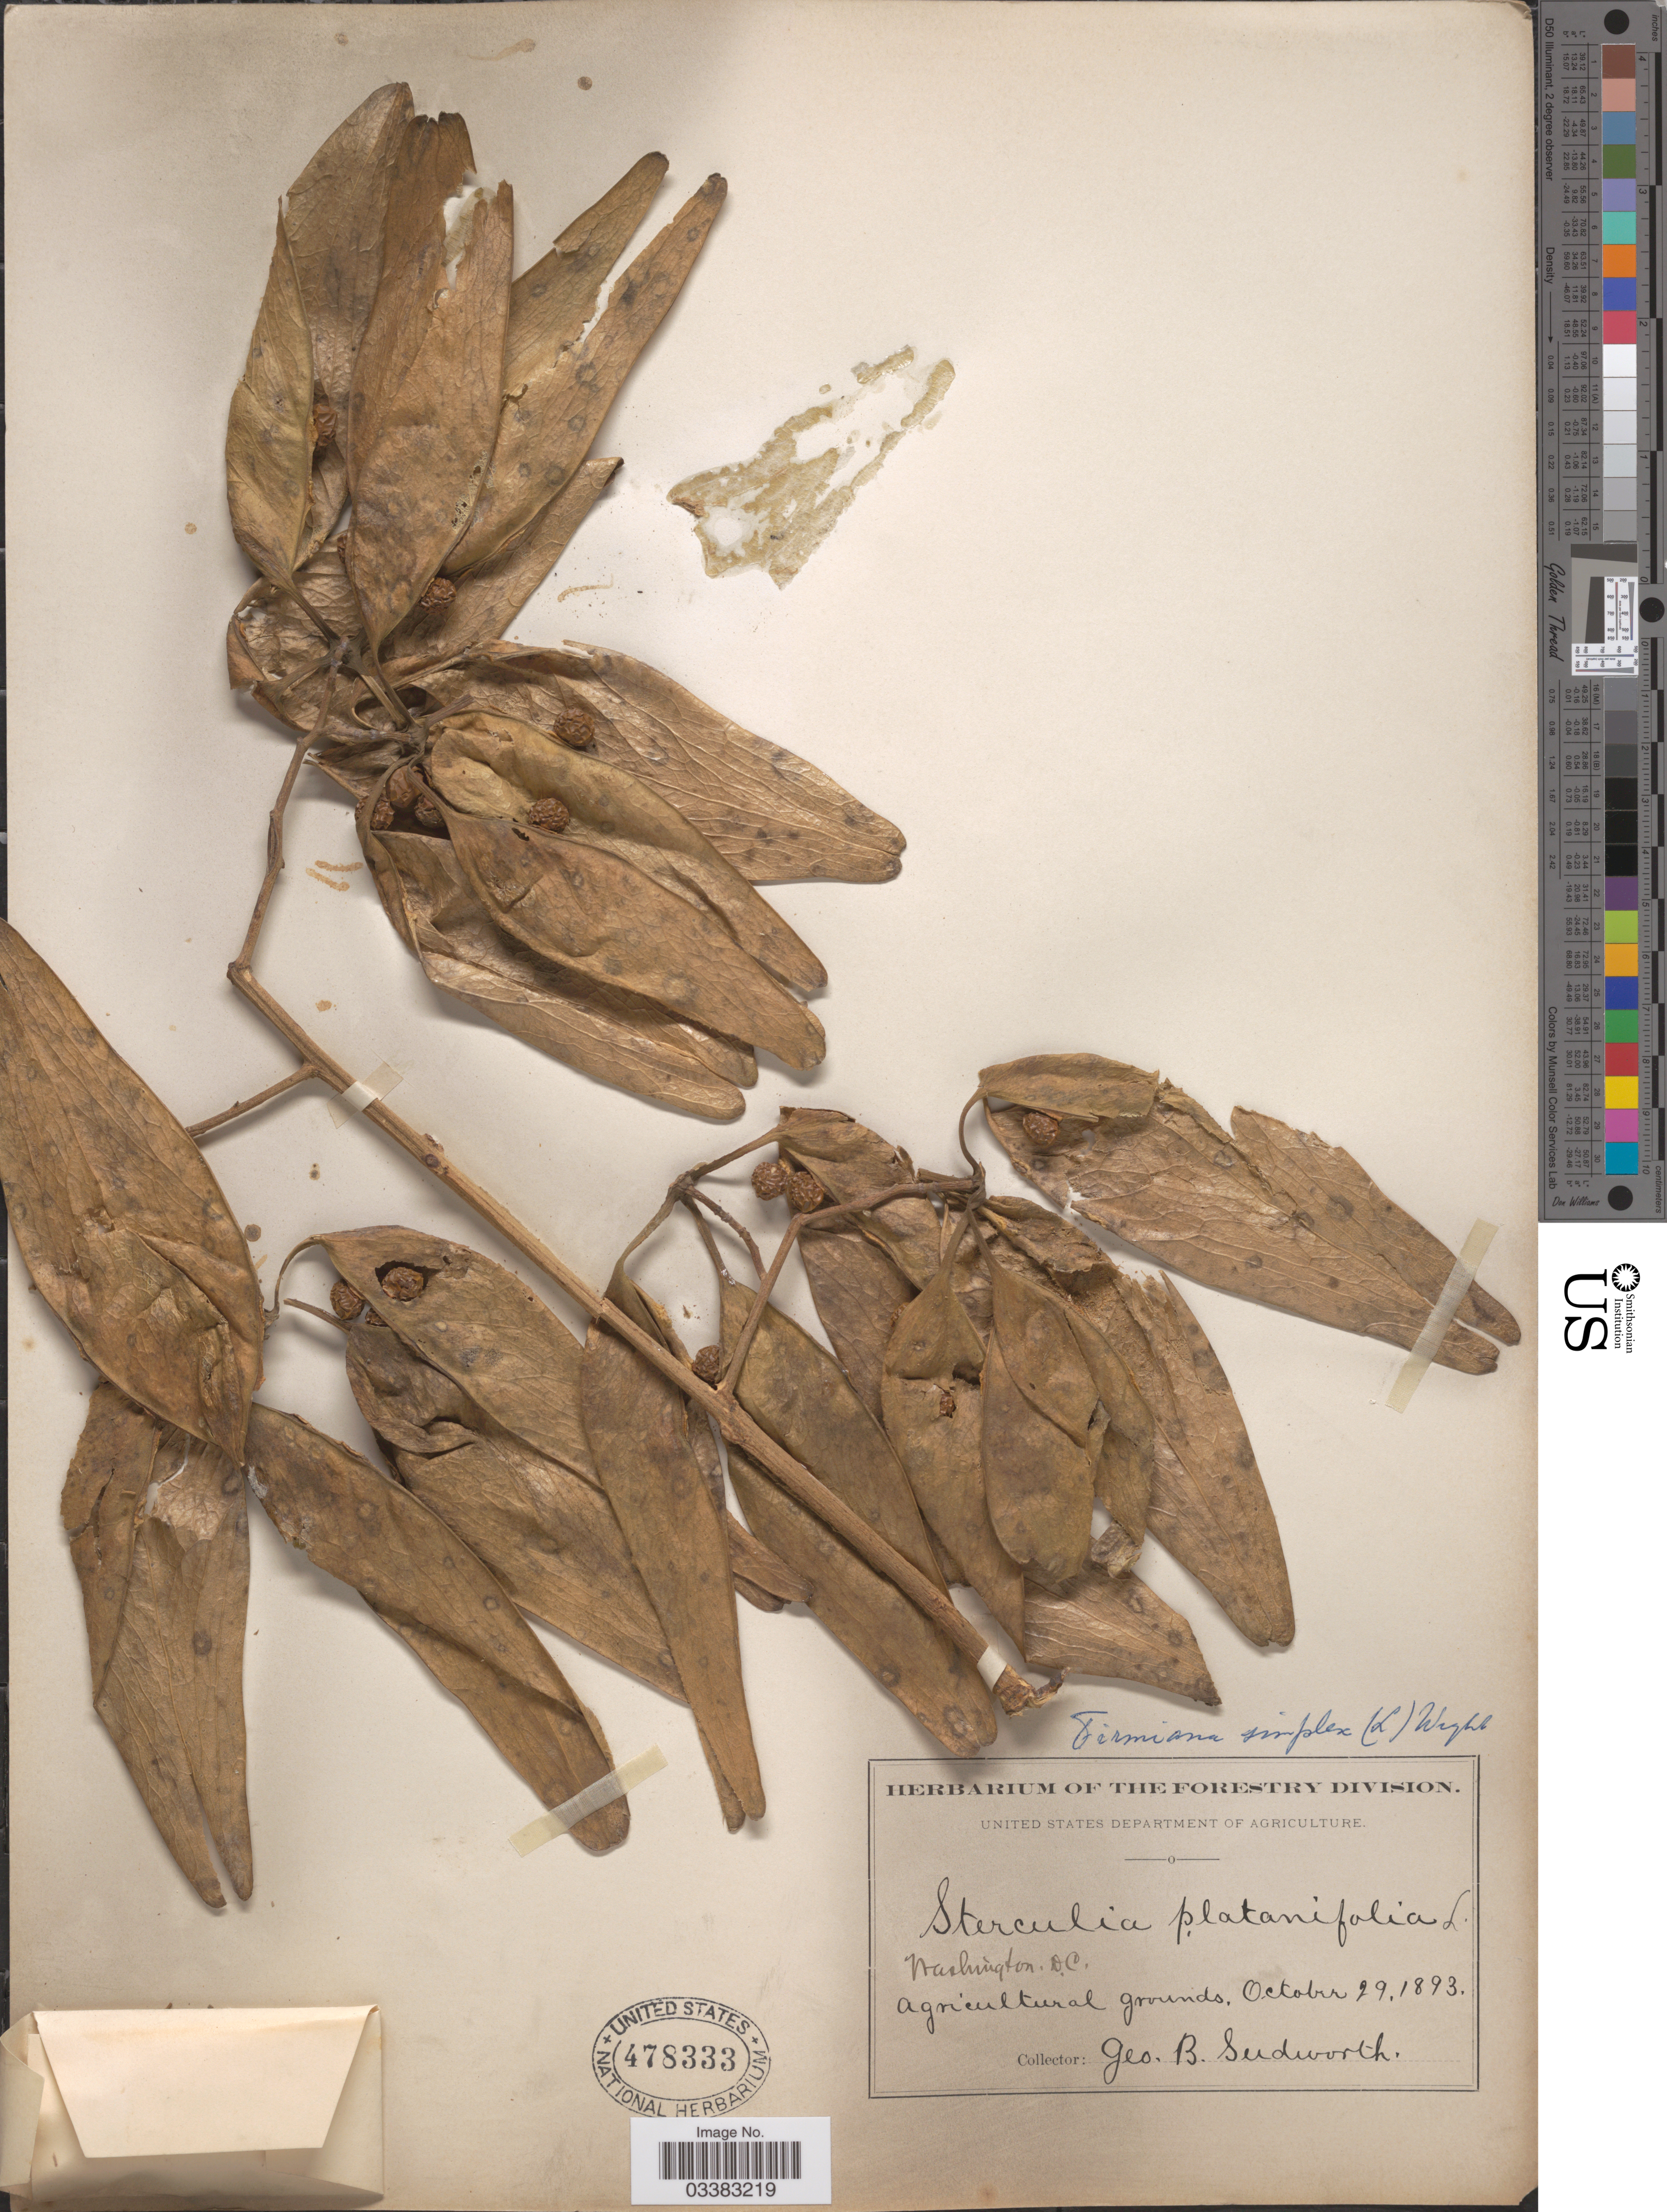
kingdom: Plantae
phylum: Tracheophyta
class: Magnoliopsida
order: Malvales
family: Malvaceae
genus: Firmiana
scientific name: Firmiana simplex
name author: (L.) W. Wight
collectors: G. B. Sudworth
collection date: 1893-10-29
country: United States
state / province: District of Columbia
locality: Washington, D.C. Agricultural grounds.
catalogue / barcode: US 478333